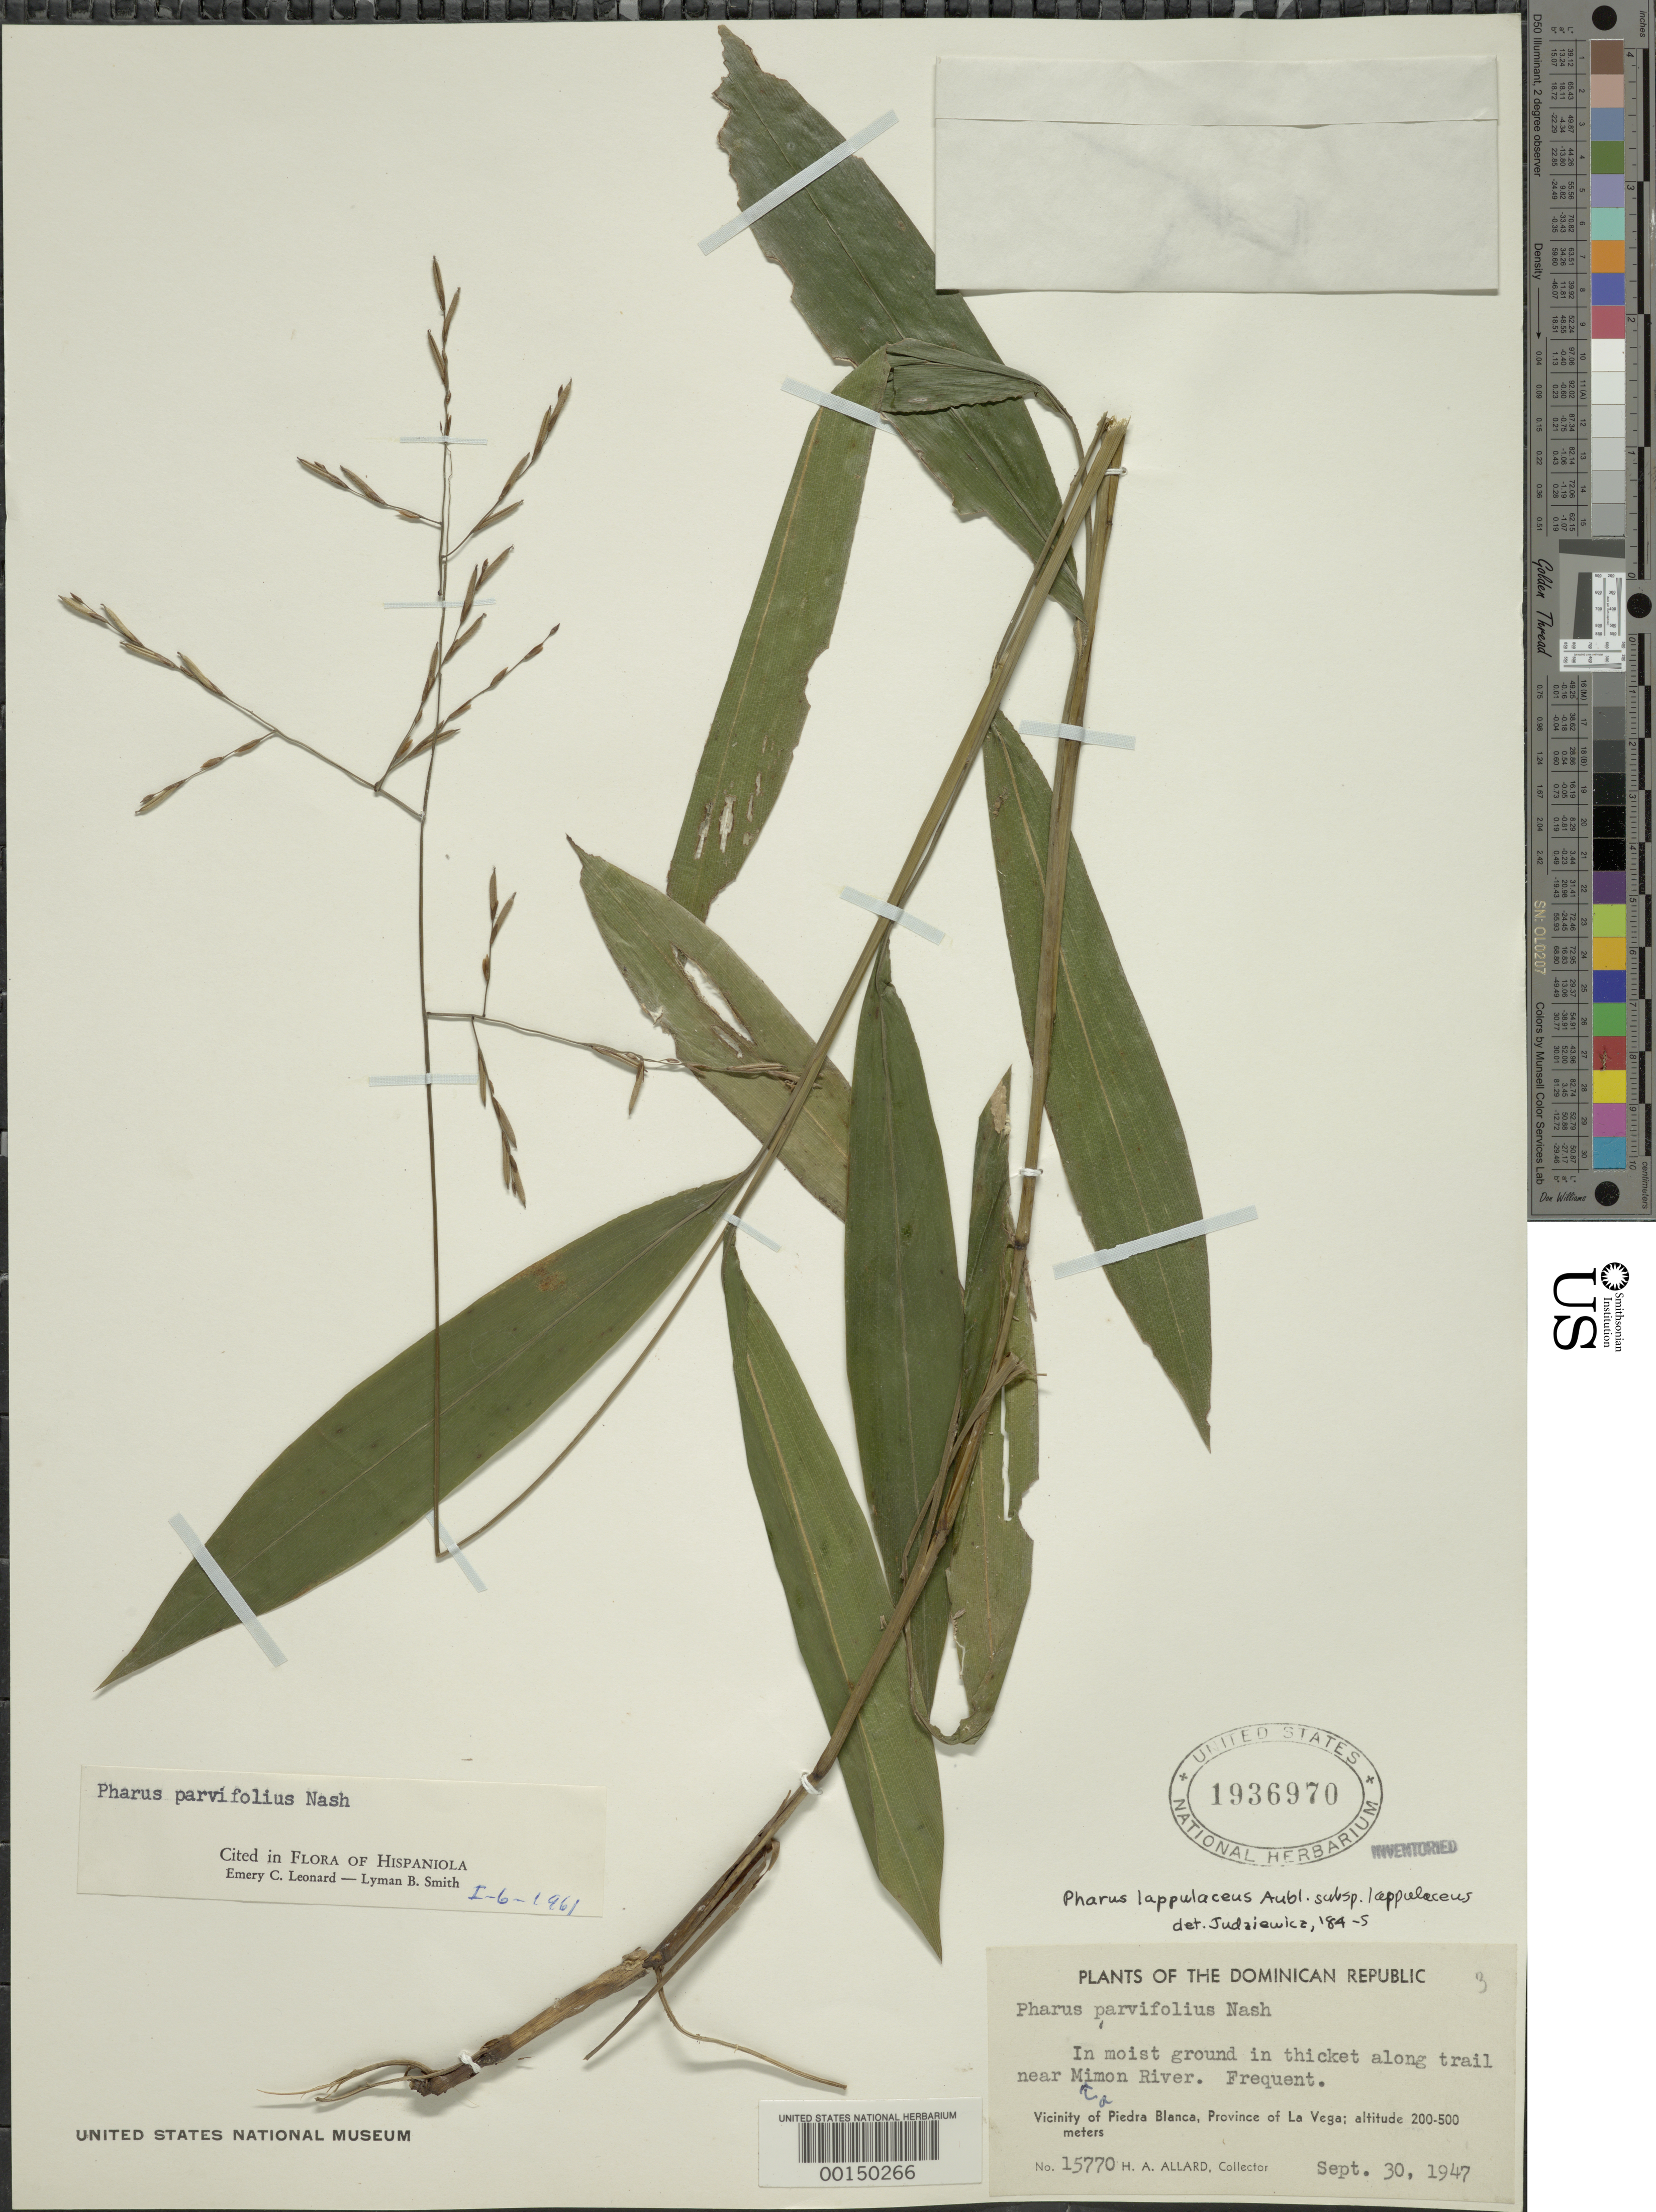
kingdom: Plantae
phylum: Tracheophyta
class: Liliopsida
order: Poales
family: Poaceae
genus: Pharus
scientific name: Pharus lappulaceus subsp. lappulaceus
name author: Aubl.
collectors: H. A. Allard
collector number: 15770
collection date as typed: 30 Sep 1947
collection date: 1947-09-30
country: Dominican Republic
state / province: La Vega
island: Hispaniola Island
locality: Piedra blanca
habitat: in moist ground in thicket along trail near river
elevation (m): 200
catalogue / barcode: US 1936970